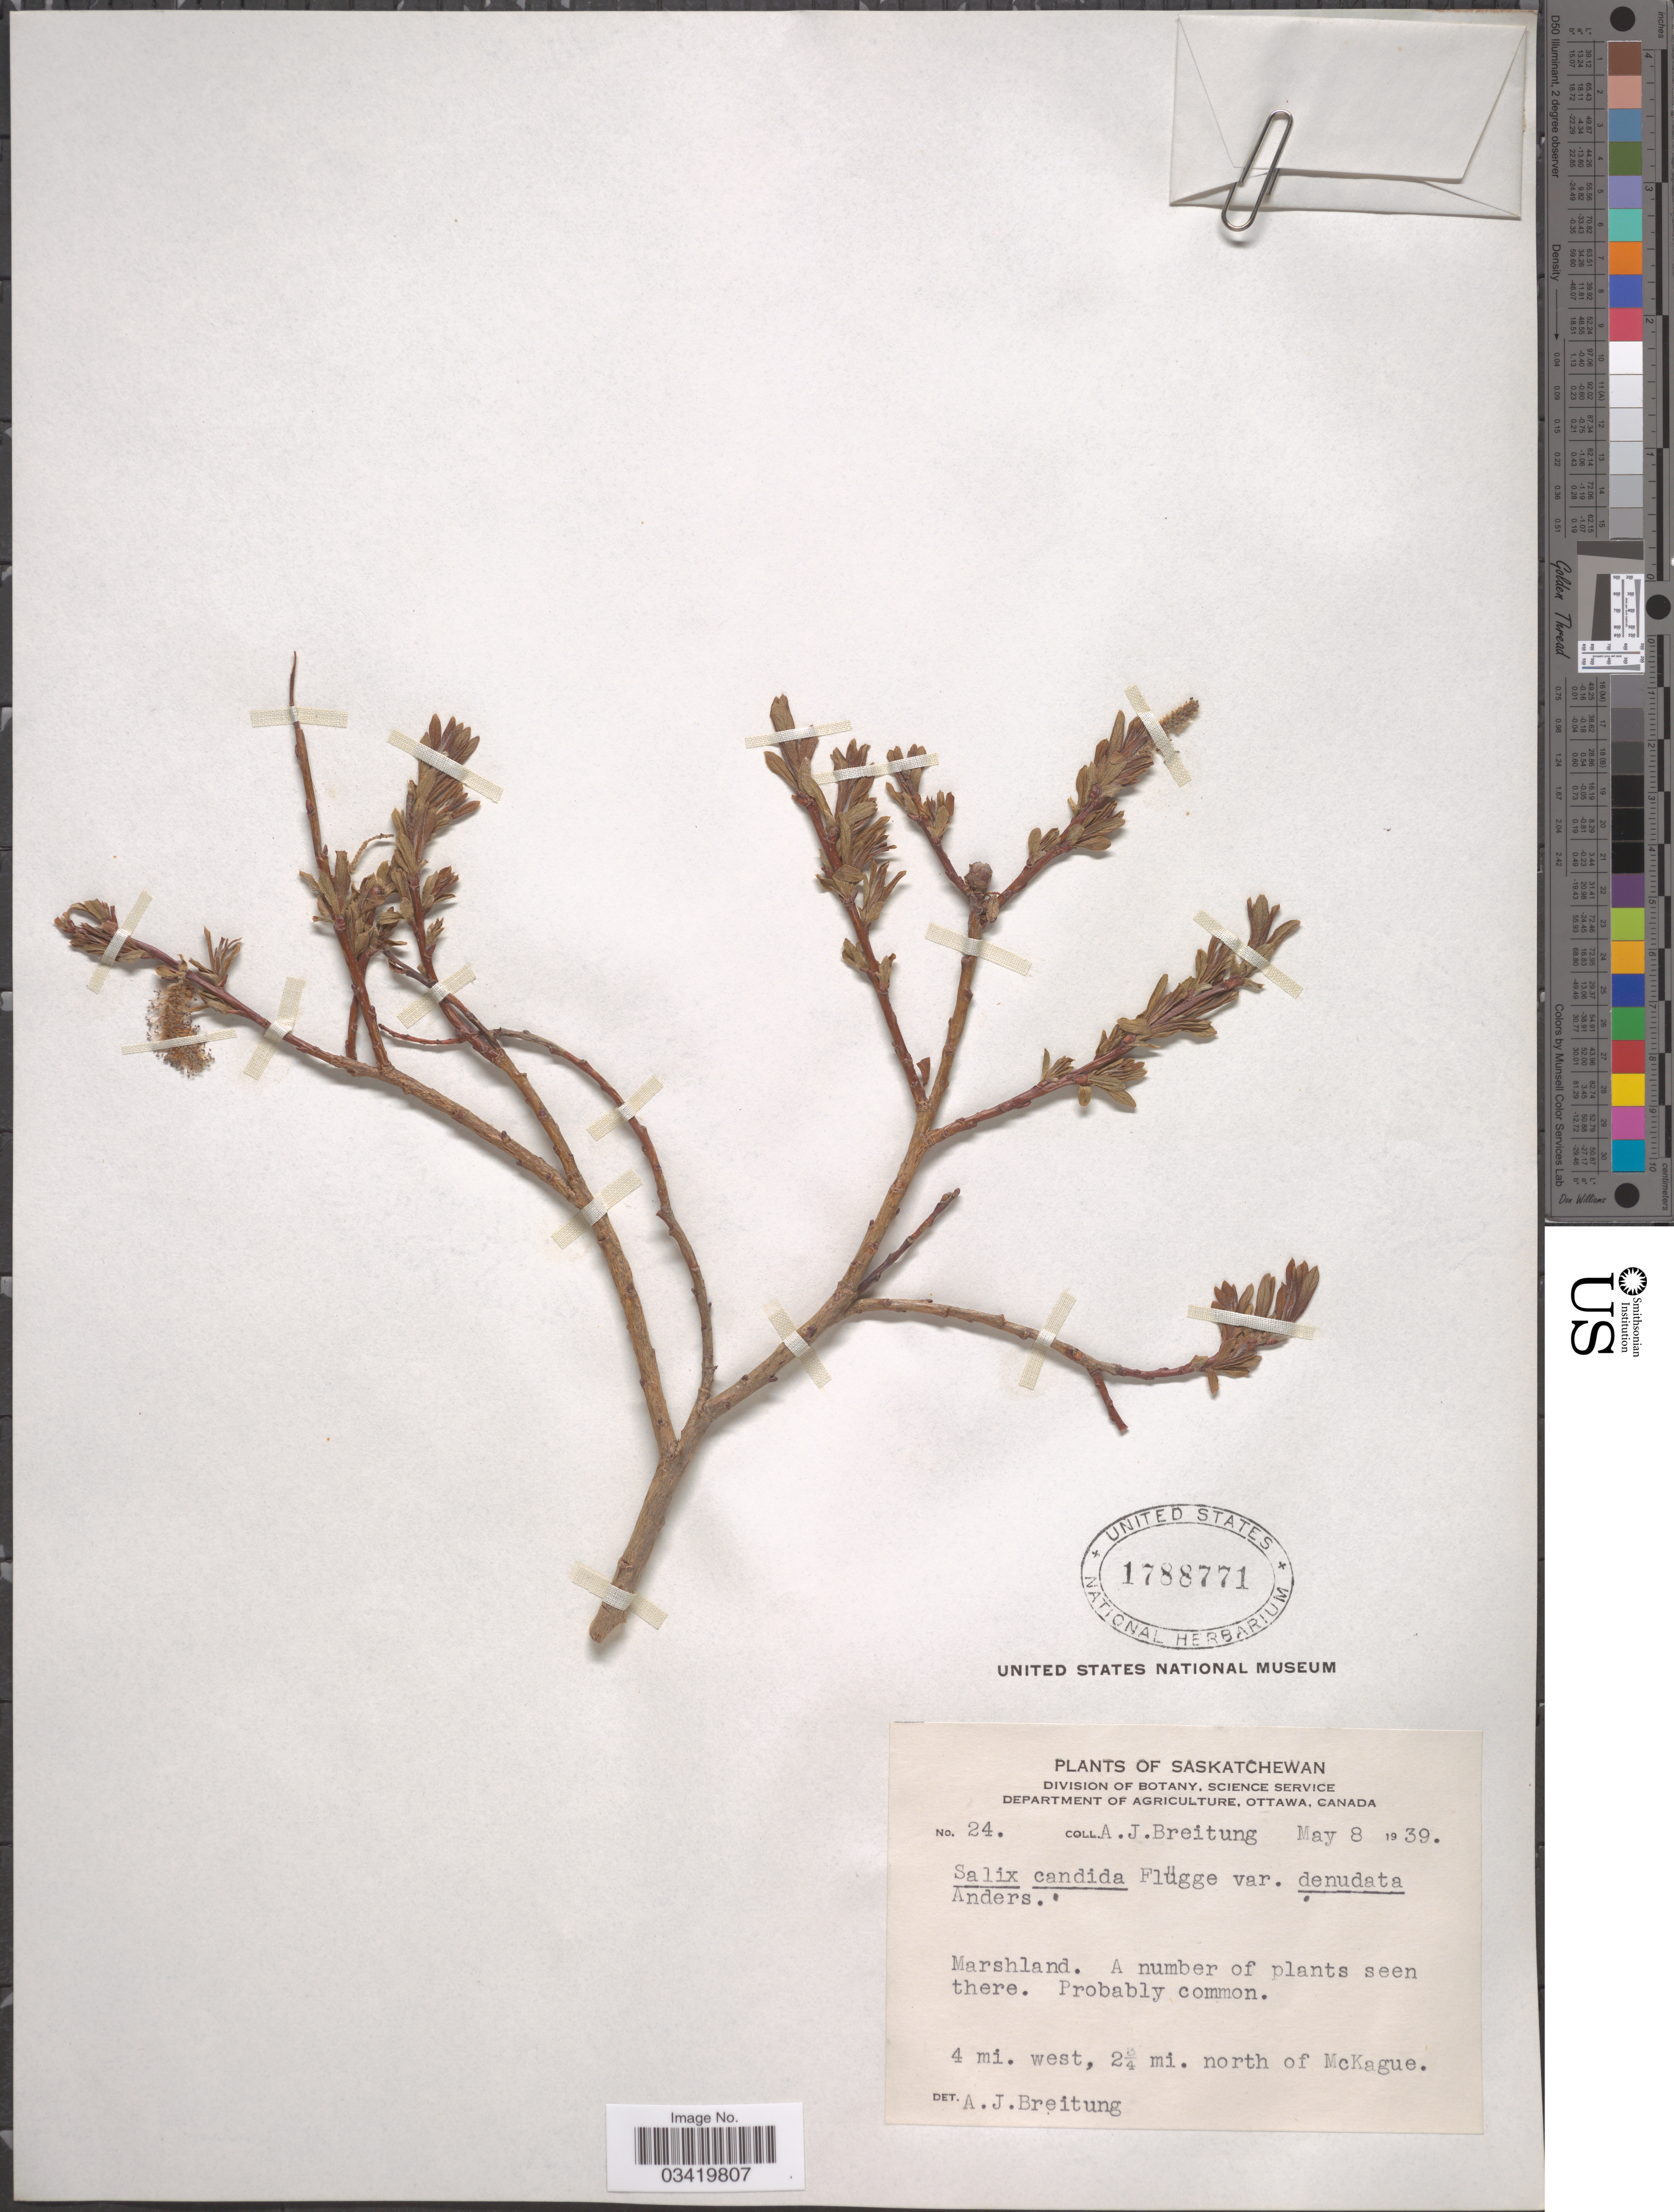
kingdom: Plantae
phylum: Tracheophyta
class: Magnoliopsida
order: Malpighiales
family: Salicaceae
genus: Salix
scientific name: Salix candida var. denudata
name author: Andersson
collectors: A. Breitung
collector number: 24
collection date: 1939-05-08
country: Canada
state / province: Saskatchewan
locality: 4 mi. west, 2 3/4 mi. north of McKague.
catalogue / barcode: US 1788771